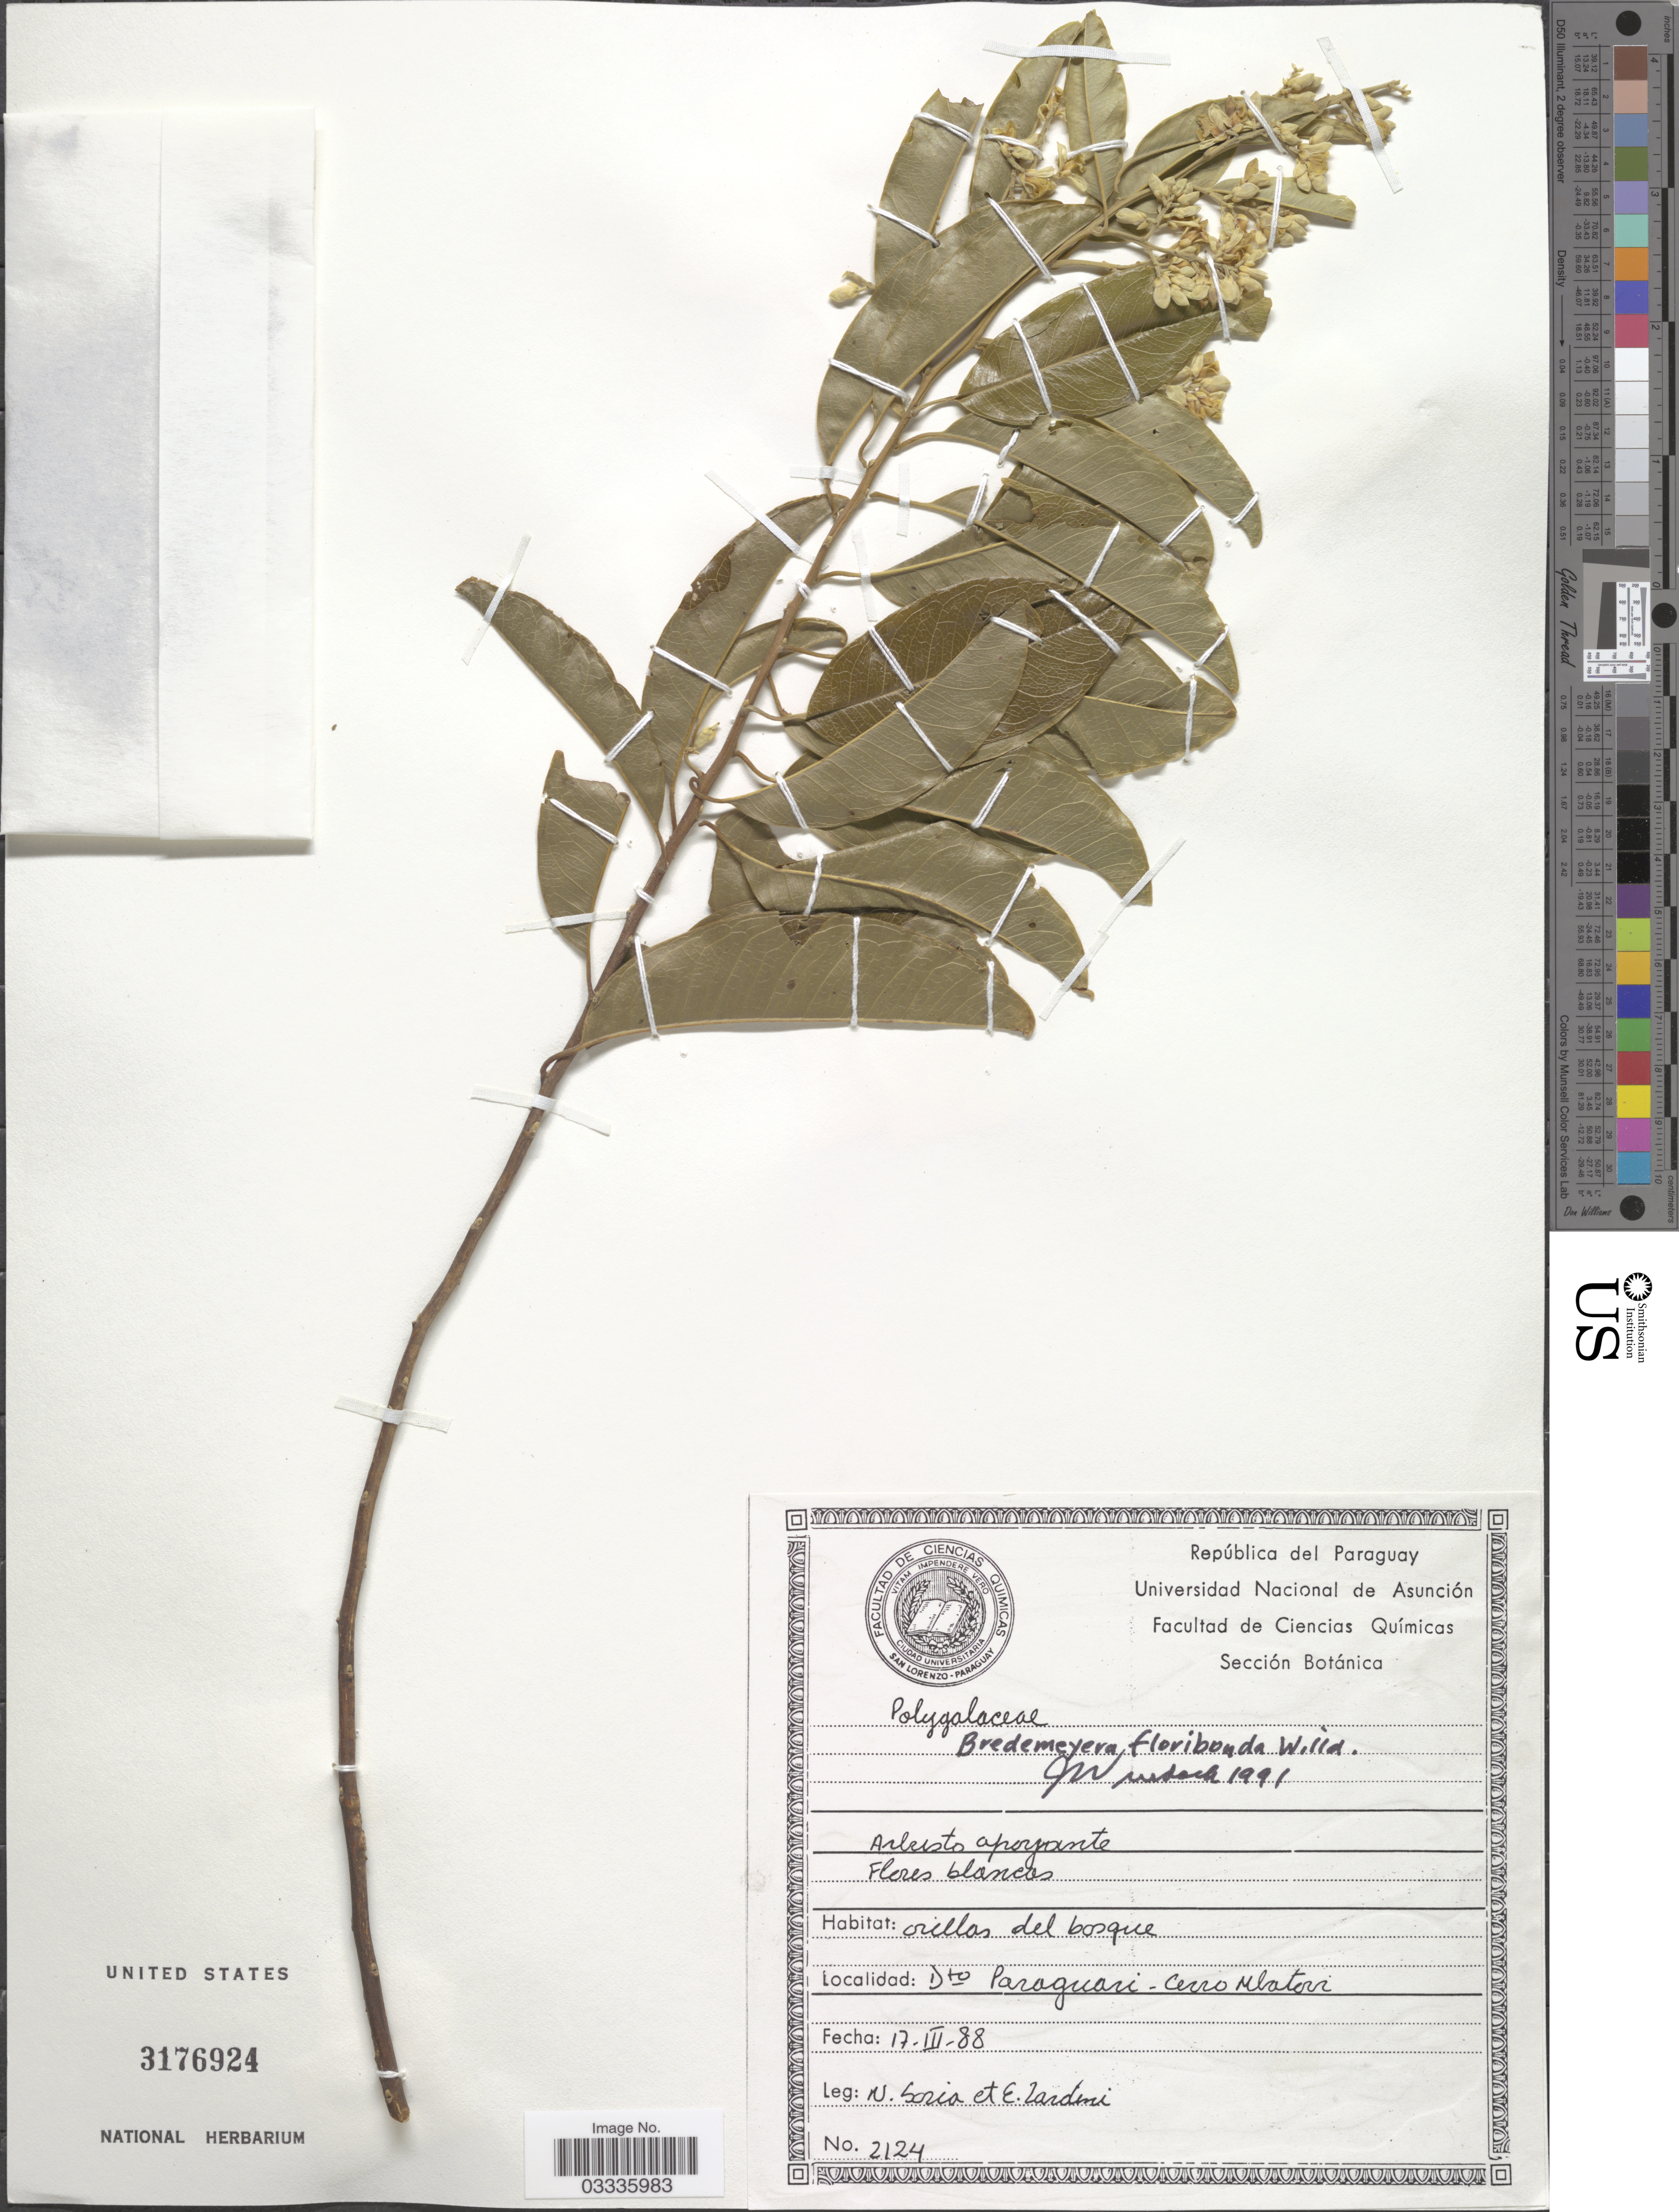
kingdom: Plantae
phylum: Tracheophyta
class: Magnoliopsida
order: Fabales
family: Polygalaceae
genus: Bredemeyera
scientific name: Bredemeyera floribunda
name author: Willd.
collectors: N. Soria & E. Zardini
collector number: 2124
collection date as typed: Transcribed d/m/y: 17/3/88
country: Paraguay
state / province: Paraguari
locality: Dto Paraguari - Cerro Mbatovi.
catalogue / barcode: US 3176924